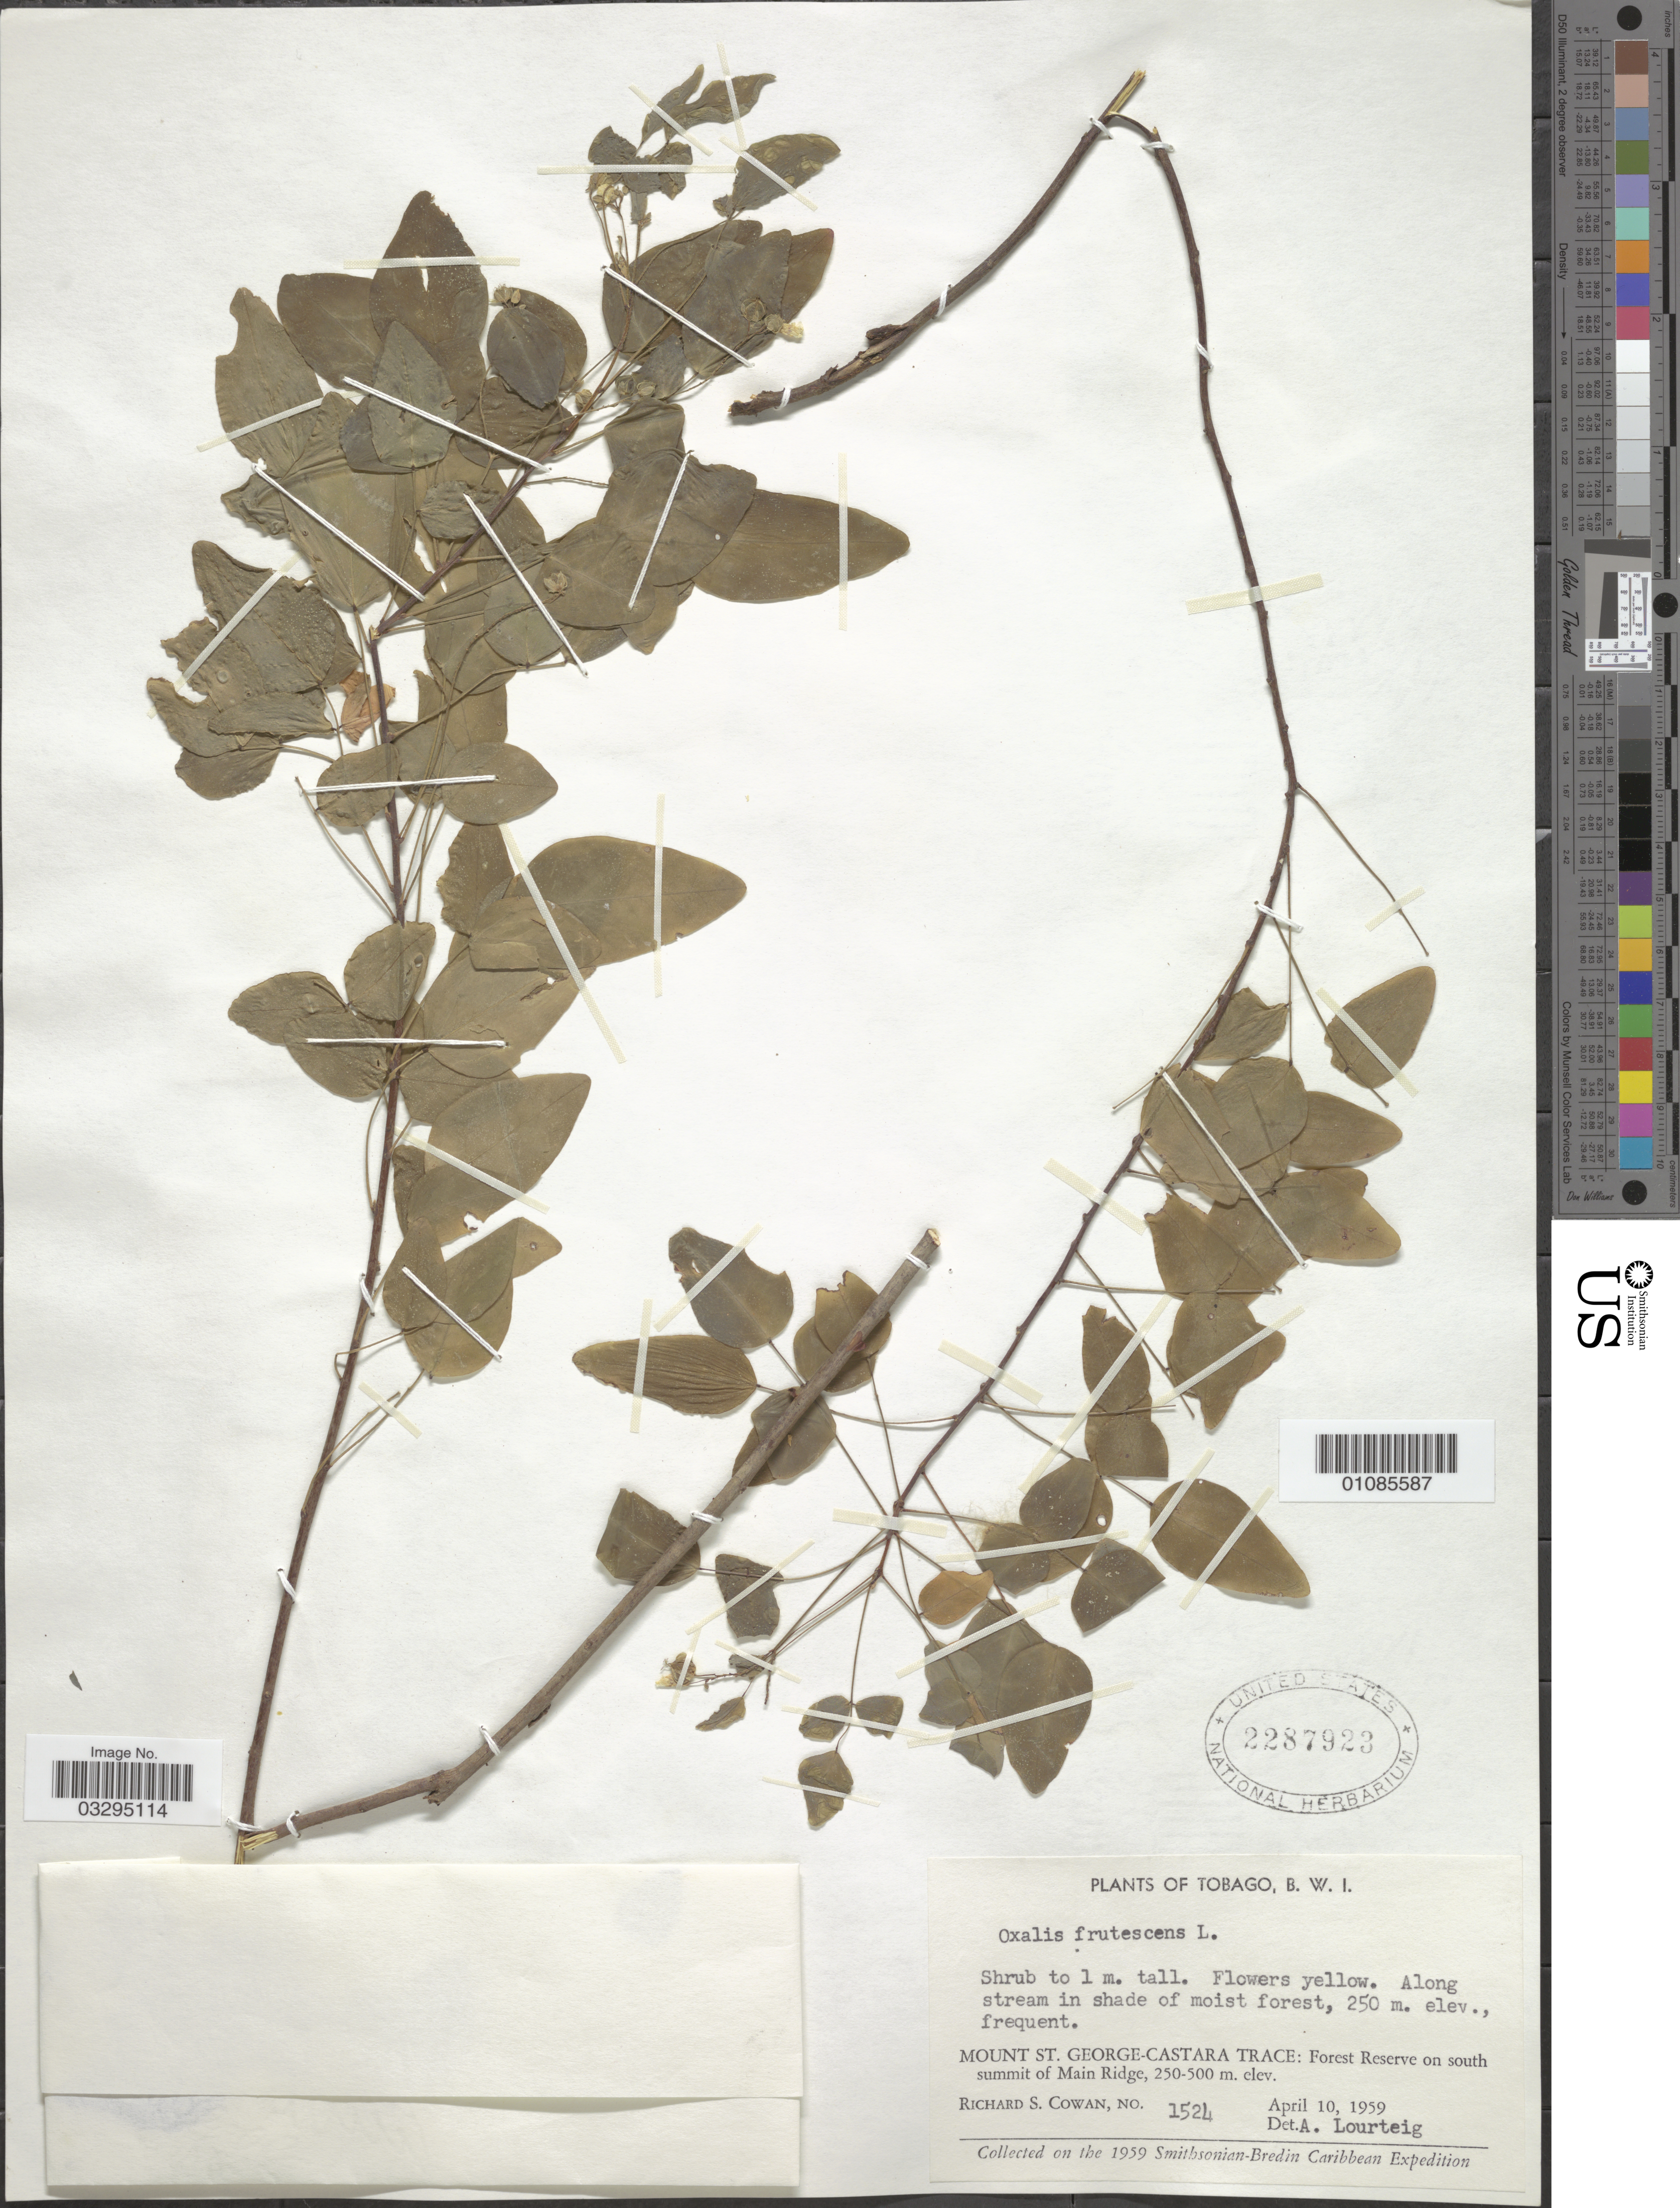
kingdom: Plantae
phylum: Tracheophyta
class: Magnoliopsida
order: Oxalidales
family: Oxalidaceae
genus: Oxalis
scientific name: Oxalis frutescens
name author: L.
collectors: R. S. Cowan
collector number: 1524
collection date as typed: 10 Apr 1959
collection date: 1959-04-10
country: Trinidad and Tobago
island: Tobago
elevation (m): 250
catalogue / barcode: US 2287923